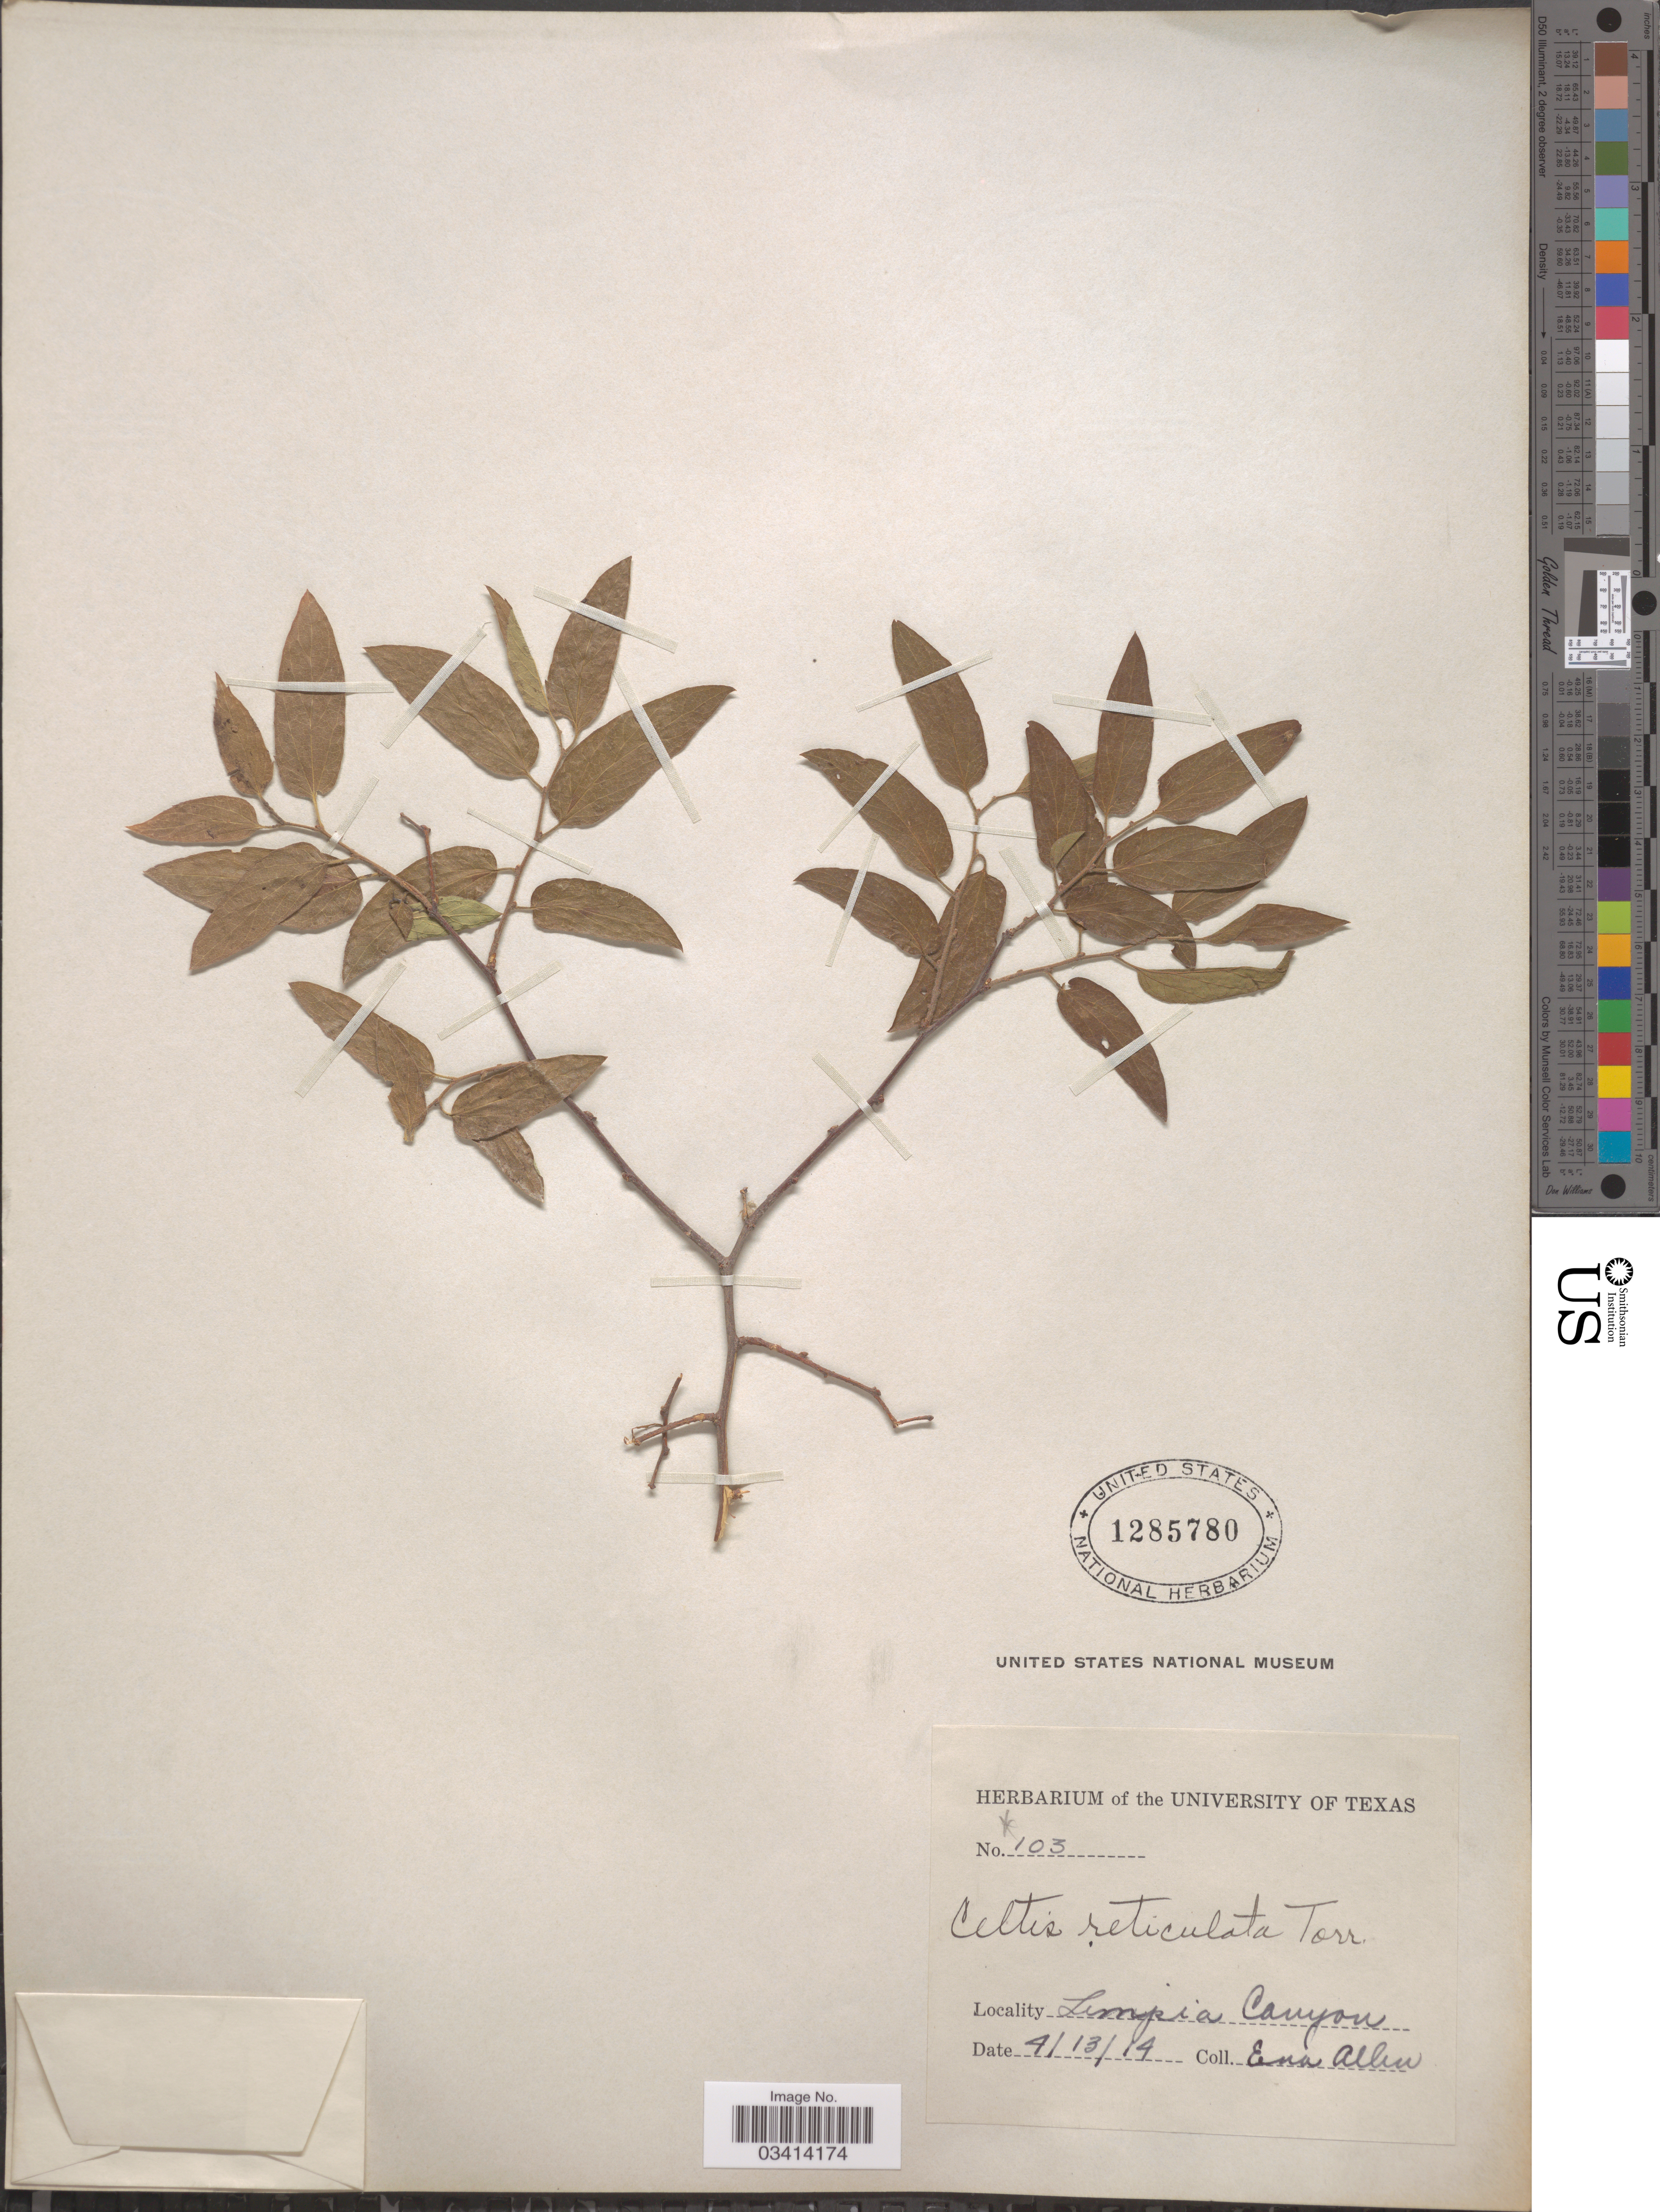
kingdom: Plantae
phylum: Tracheophyta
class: Magnoliopsida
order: Rosales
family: Cannabaceae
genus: Celtis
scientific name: Celtis reticulata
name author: Torr.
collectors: E. Allen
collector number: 103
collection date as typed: Transcribed d/m/y: 13/4/14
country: United States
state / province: Texas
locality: Limpia Canyon.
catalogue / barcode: US 1285780